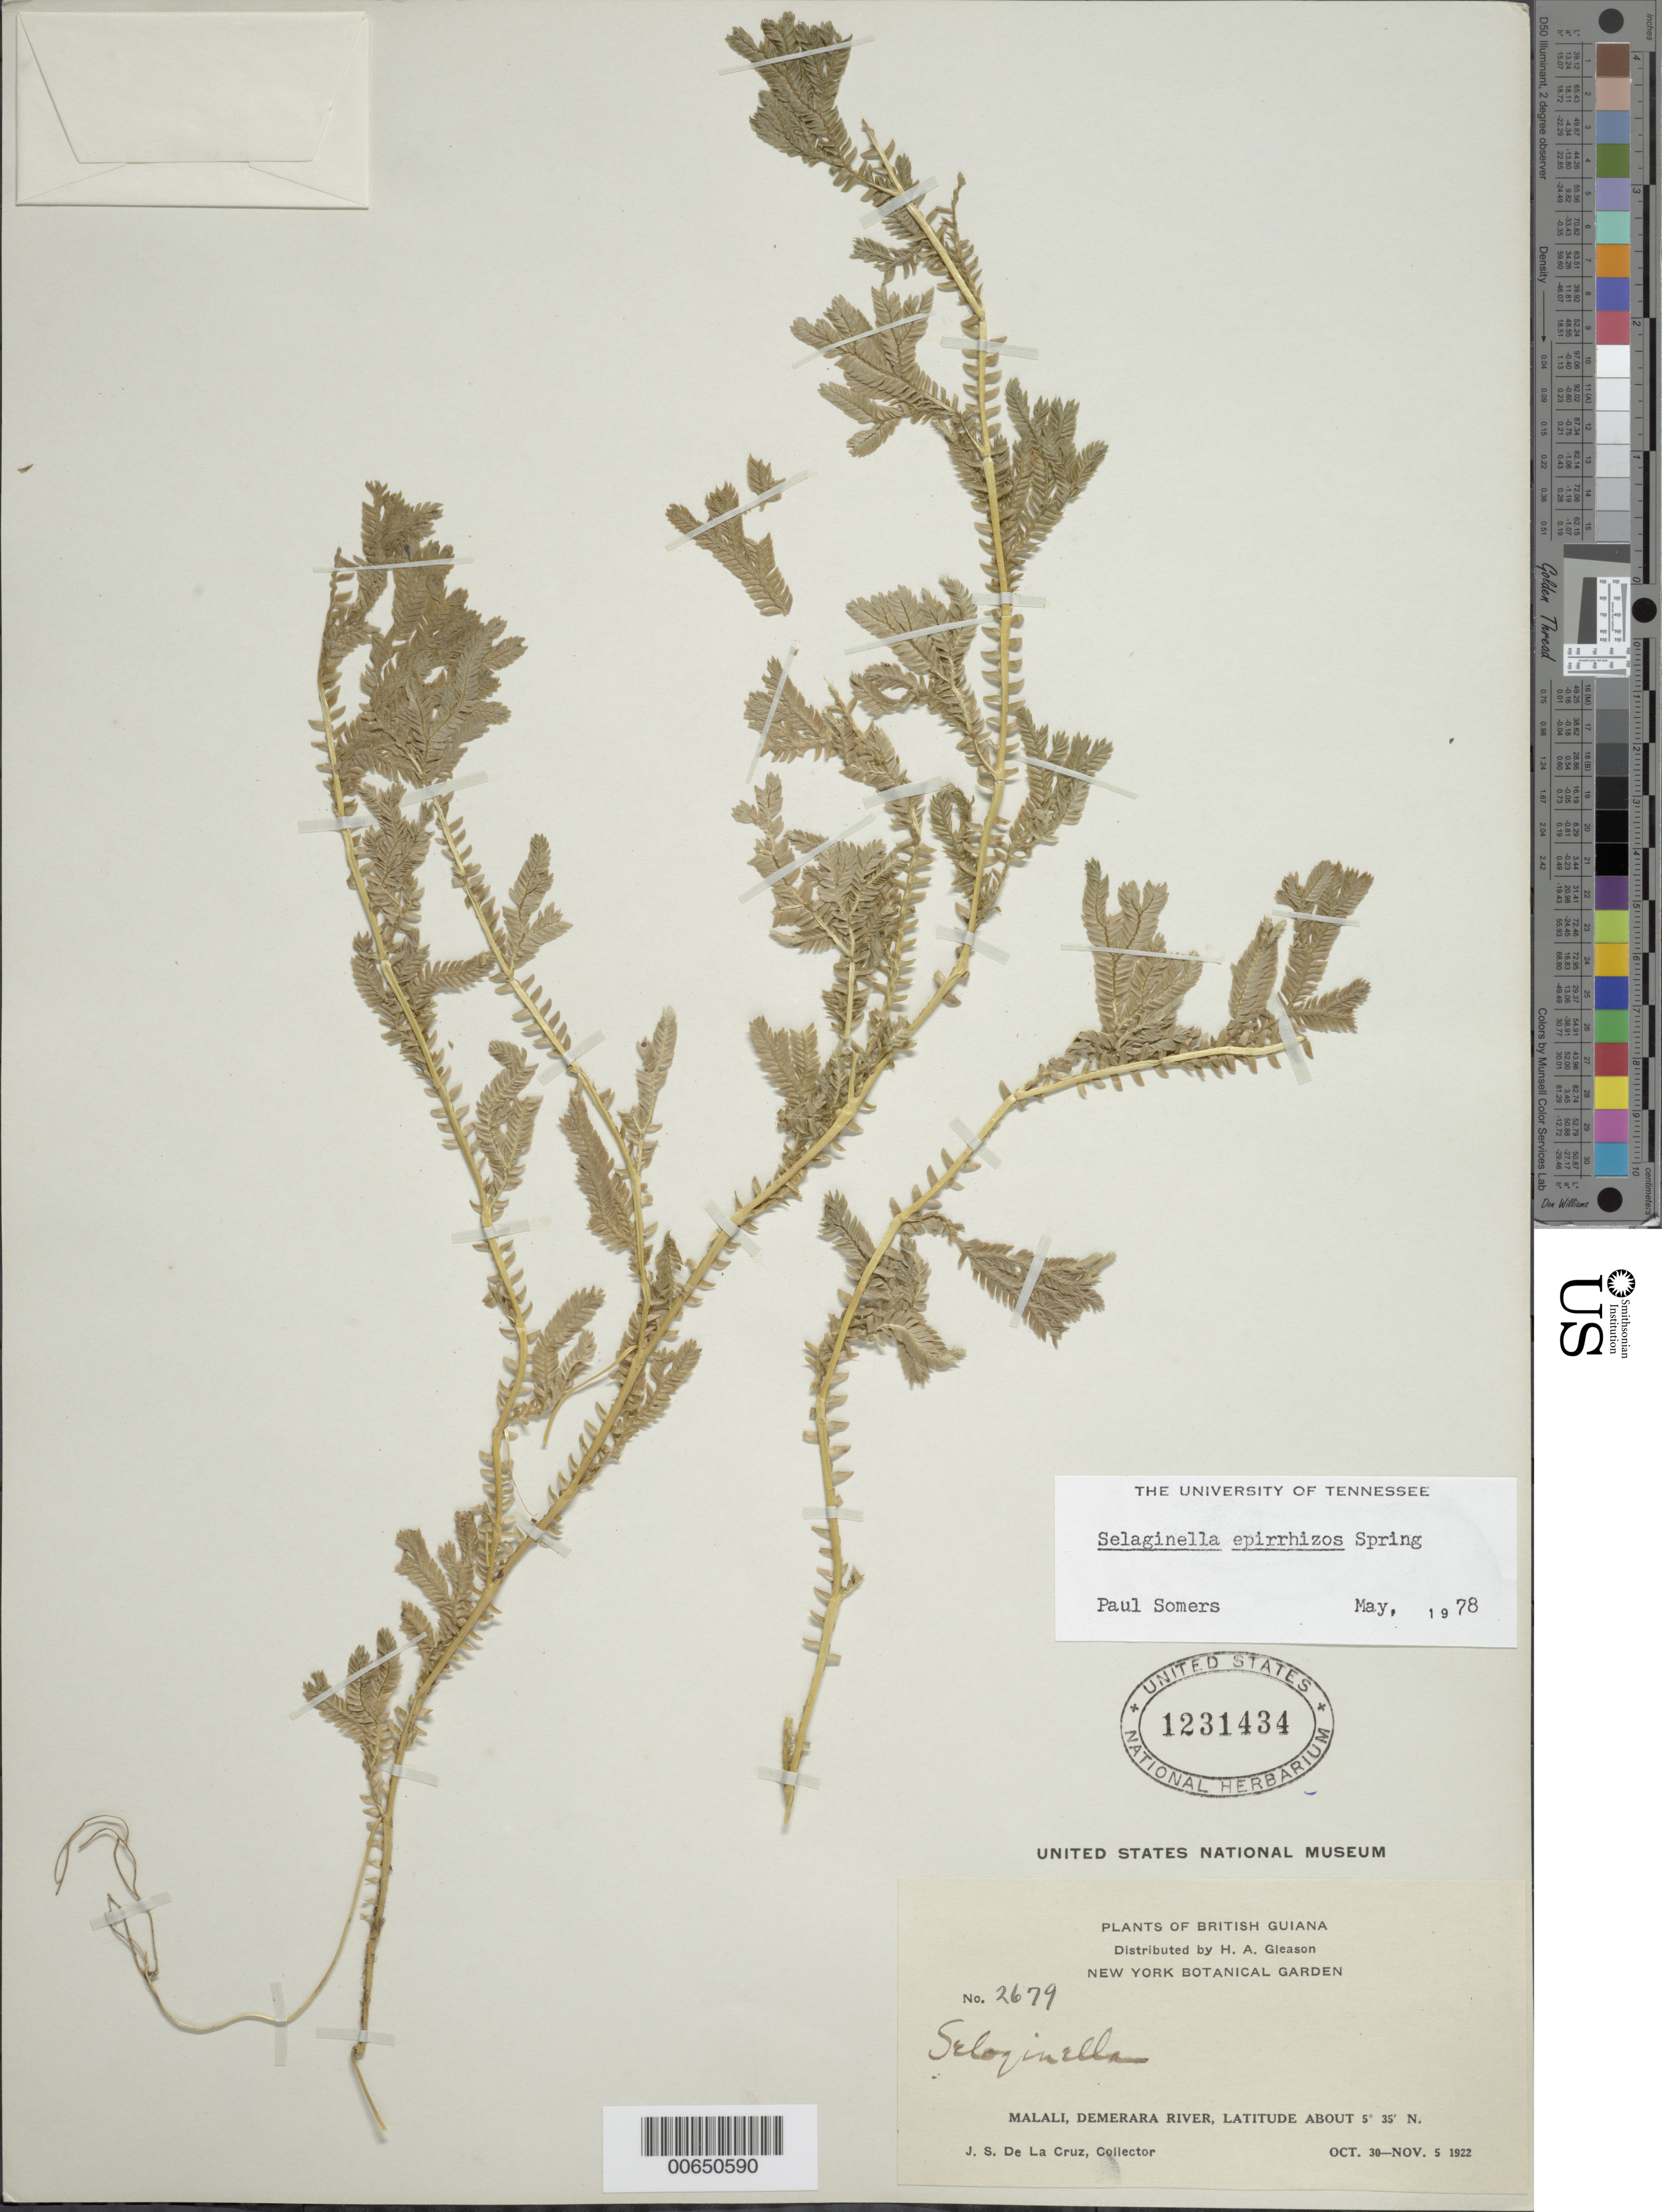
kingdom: Plantae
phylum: Tracheophyta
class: Lycopodiopsida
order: Selaginellales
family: Selaginellaceae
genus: Selaginella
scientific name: Selaginella epirrhizos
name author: Spring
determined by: Somers, P., (TENN), University of Tennessee Knoxville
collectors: J. S. de la Cruz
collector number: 2679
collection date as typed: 30-Oct-22 to 5-Nov-22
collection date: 1922-10-30/1922-11-05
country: Guyana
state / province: U. Demerara-Berbice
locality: Malali, Demerara R.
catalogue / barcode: US 1231434